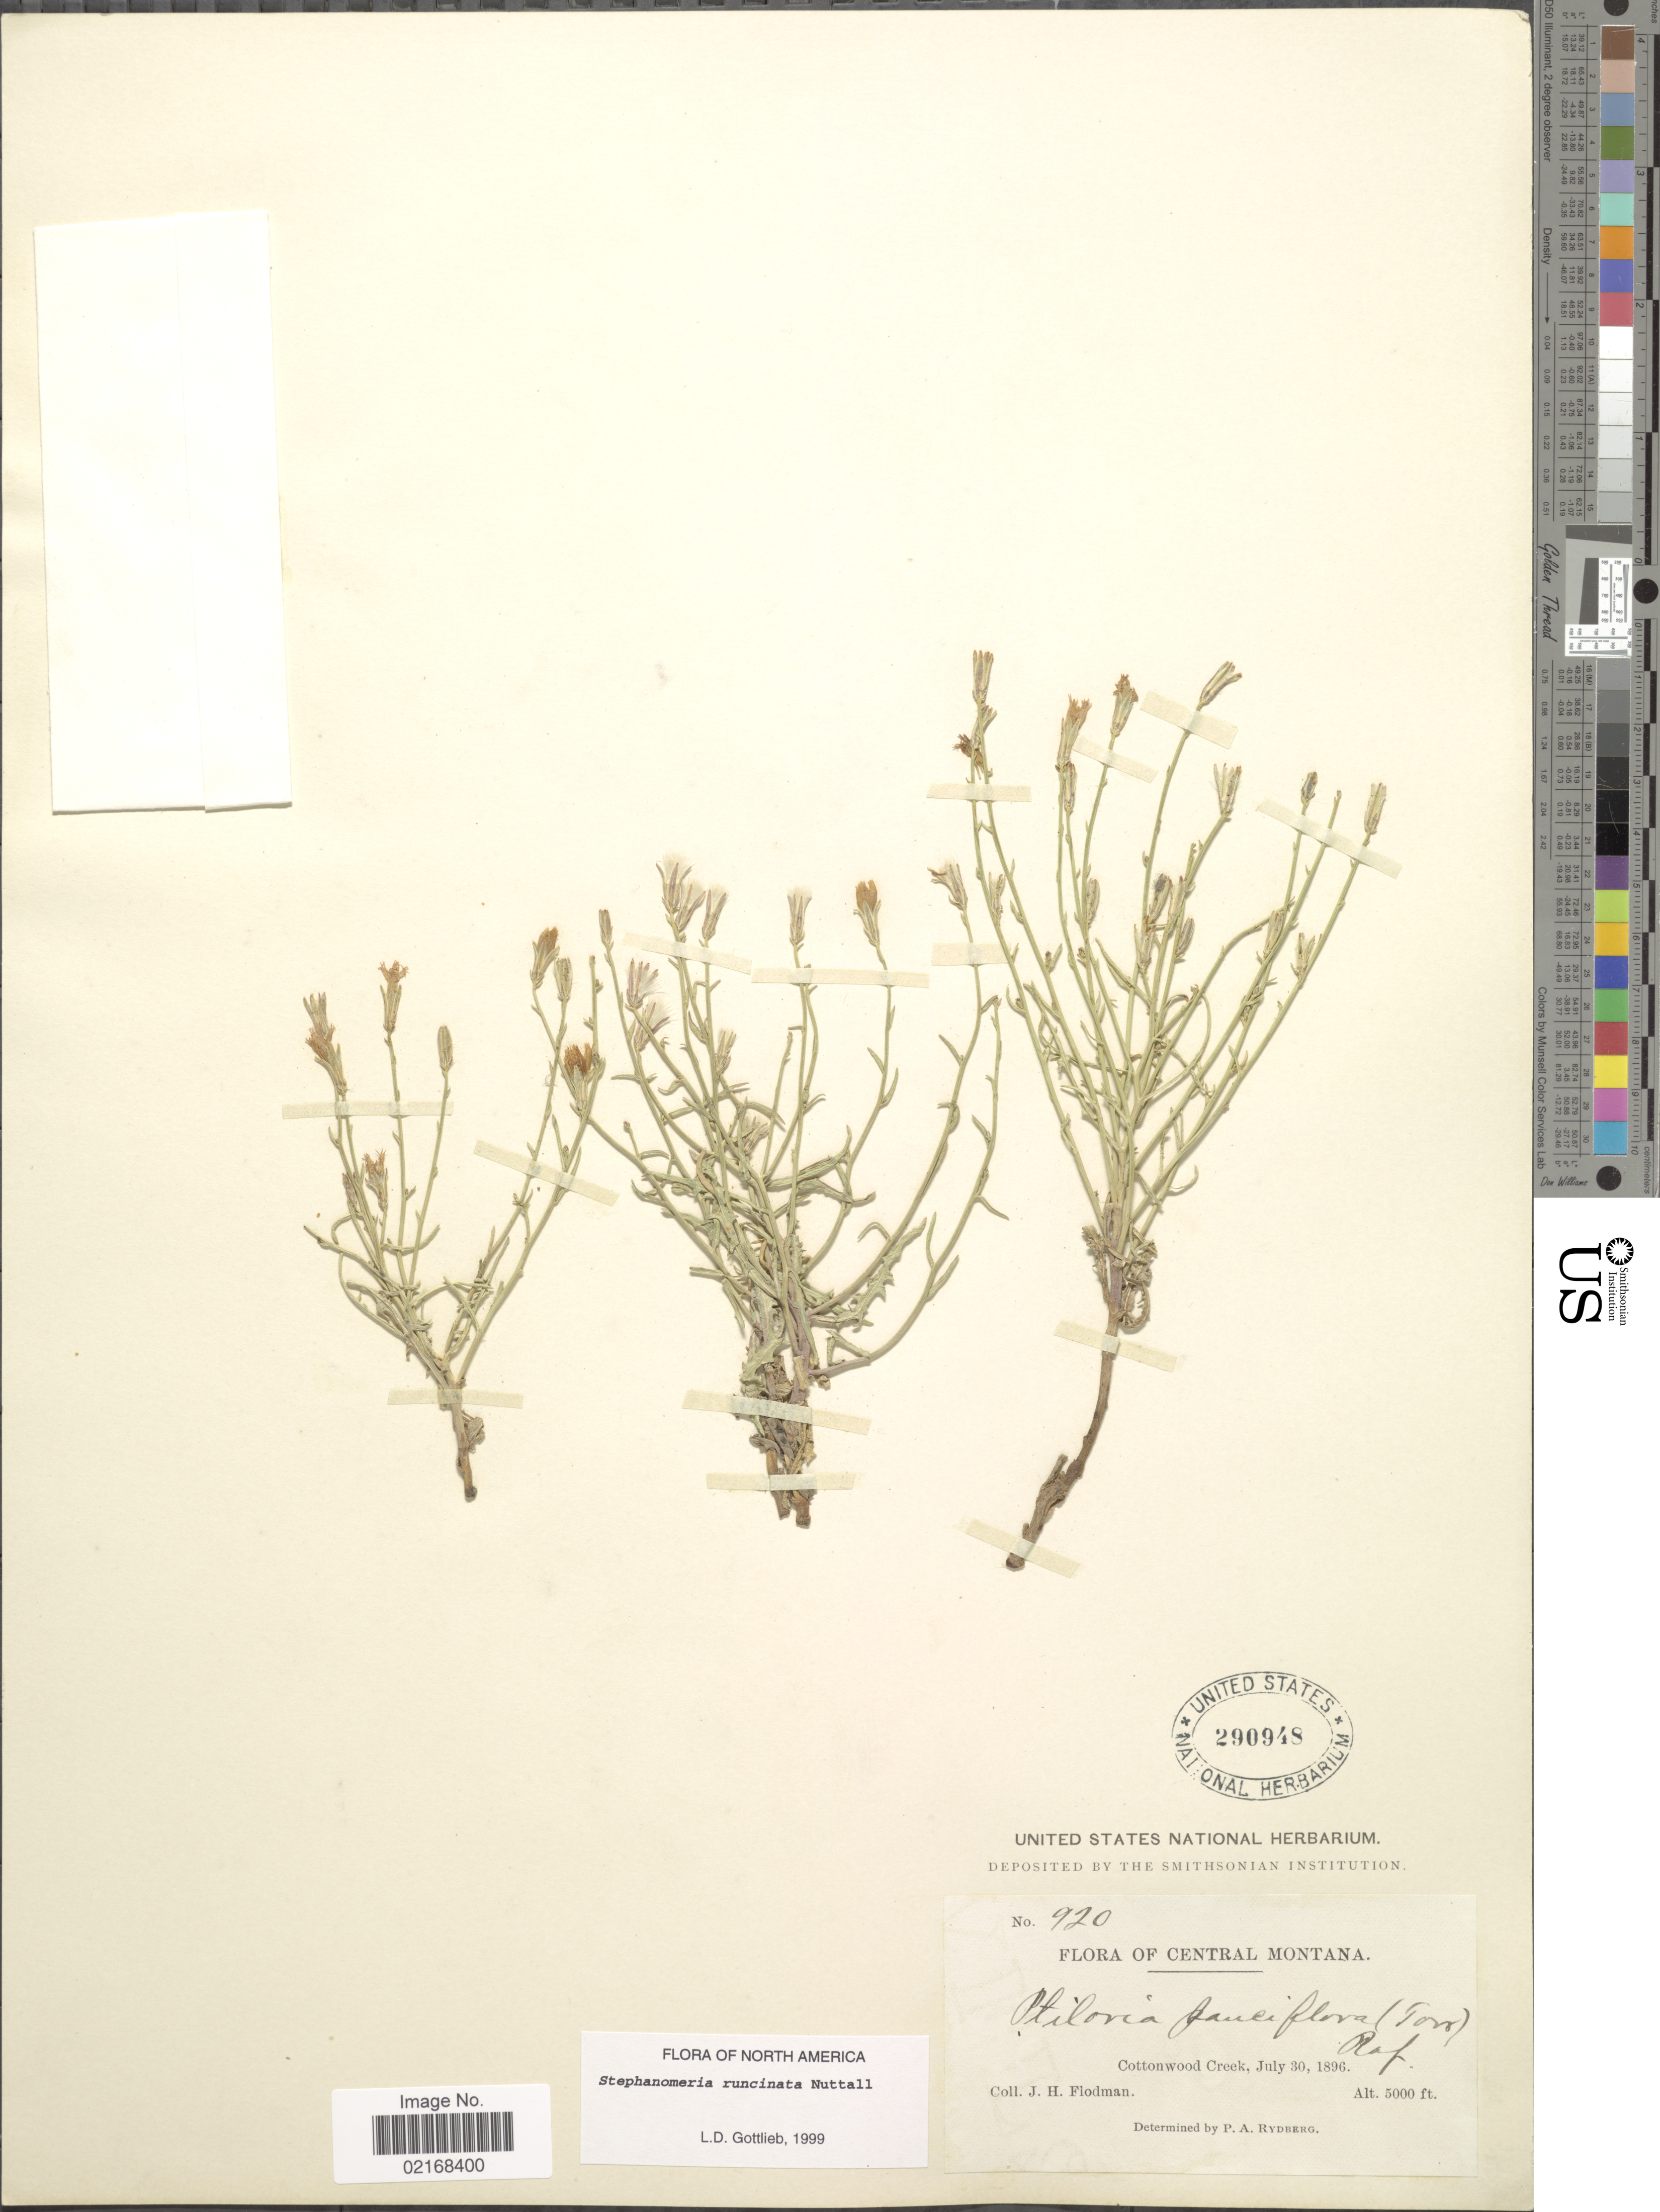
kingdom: Plantae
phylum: Tracheophyta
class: Magnoliopsida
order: Asterales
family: Asteraceae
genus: Stephanomeria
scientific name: Stephanomeria runcinata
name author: Nutt.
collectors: J. Flodman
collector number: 920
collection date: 1896-07-30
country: United States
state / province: Montana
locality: Central Montana, Cottonwood Creek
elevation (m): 1524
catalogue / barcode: US 290948